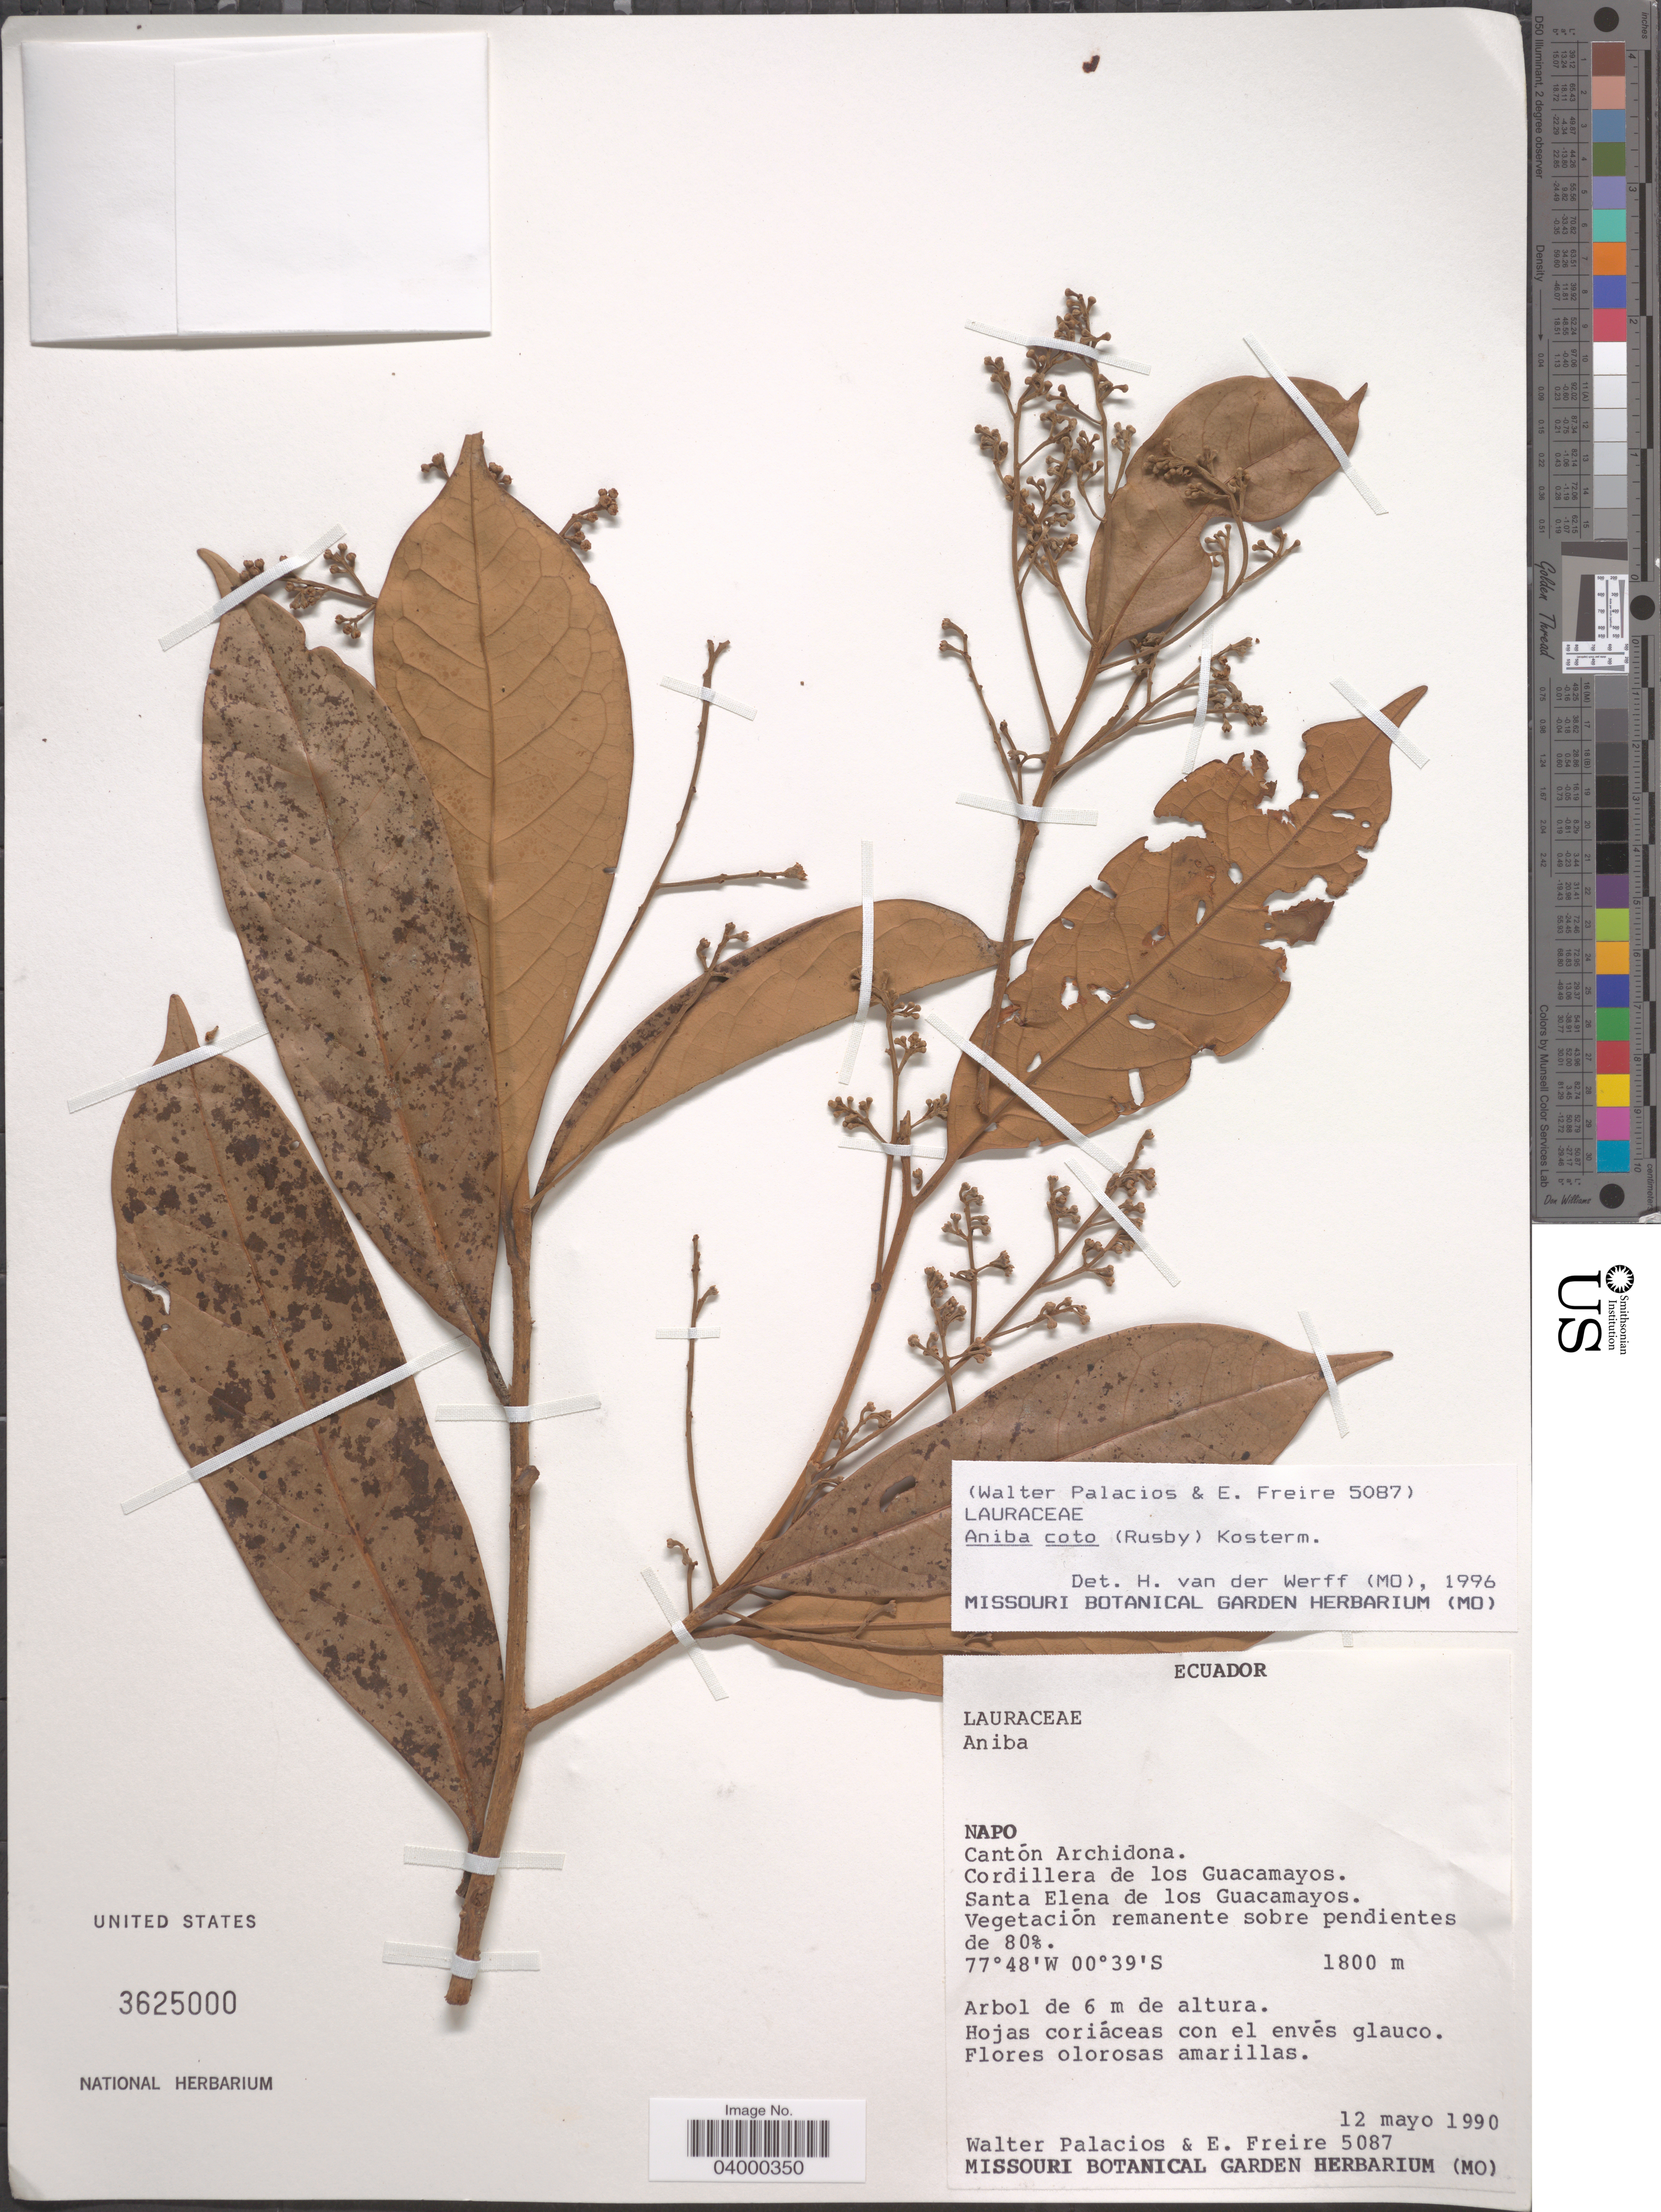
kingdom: Plantae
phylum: Tracheophyta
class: Magnoliopsida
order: Laurales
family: Lauraceae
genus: Aniba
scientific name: Aniba coto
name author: (Rusby) Kosterm. ex J.F. Macbr.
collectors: W. Palacios & E. Freire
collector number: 5087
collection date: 1990-05-12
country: Ecuador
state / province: Napo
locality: Cantón Archidona. Cordillera de los Guacamayos. Santa Elena de los Guacamayos.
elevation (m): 1800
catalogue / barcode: US 3625000